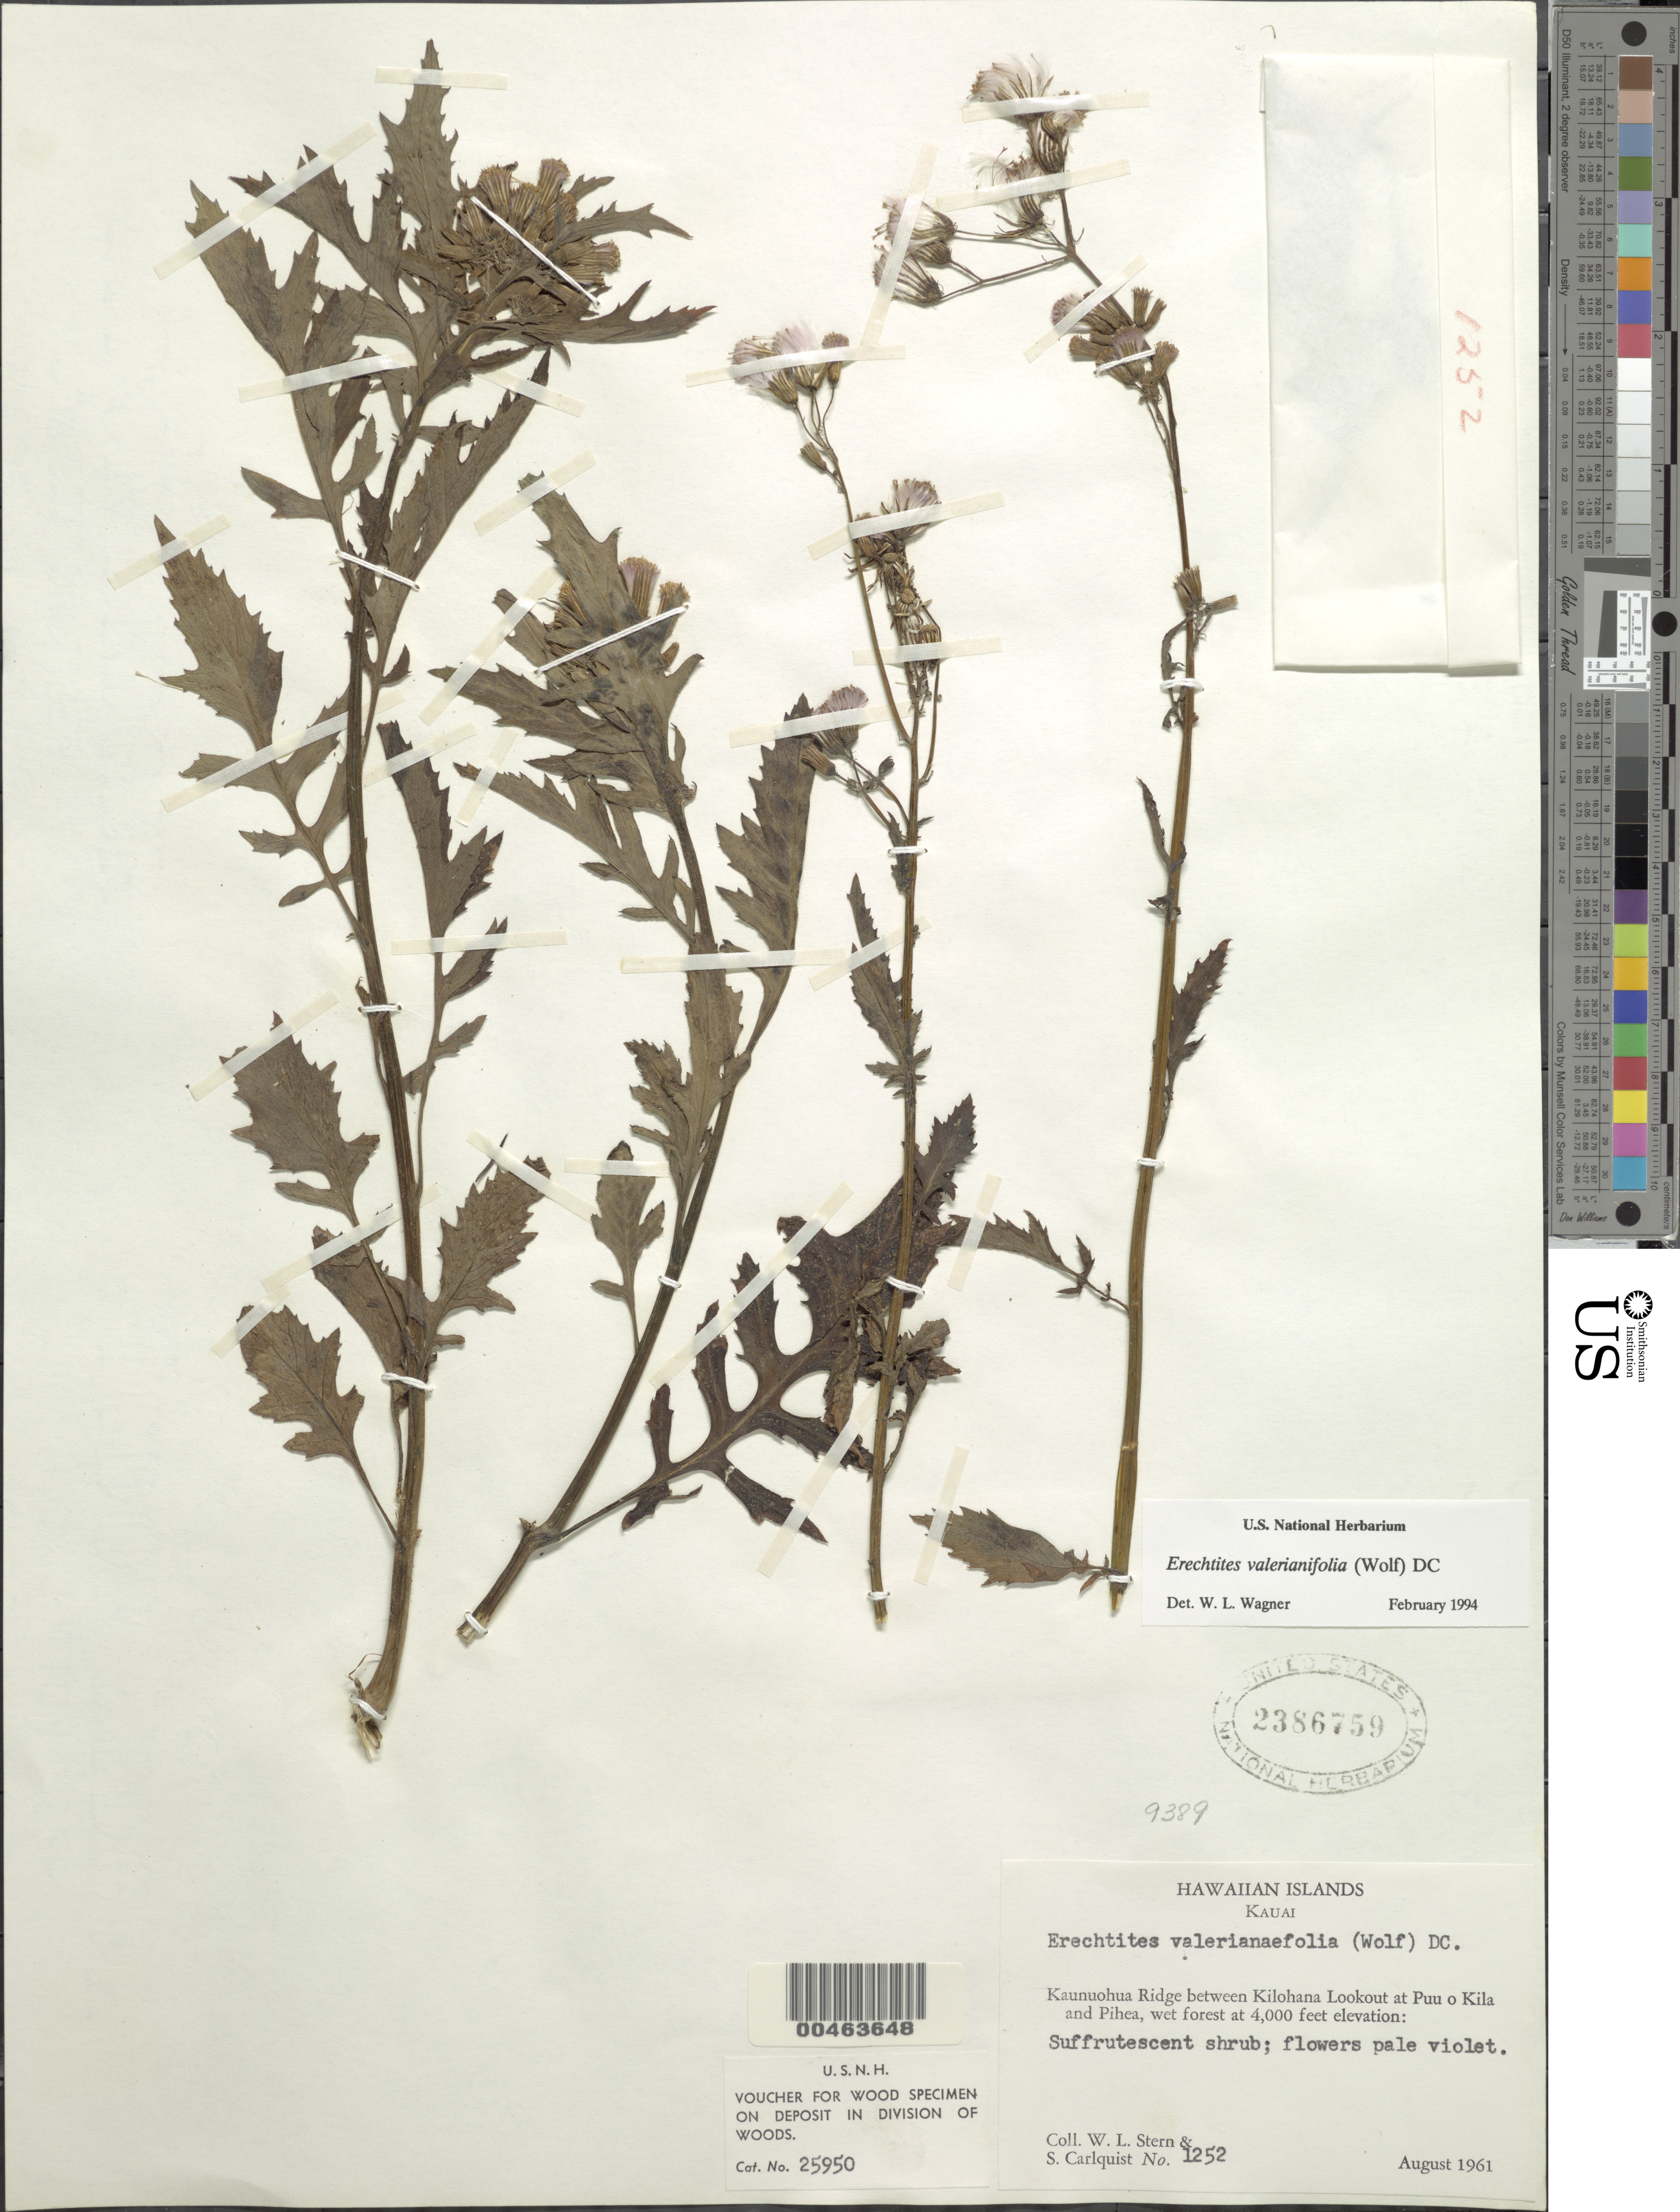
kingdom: Plantae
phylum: Tracheophyta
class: Magnoliopsida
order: Asterales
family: Asteraceae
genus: Erechtites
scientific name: Erechtites valerianifolius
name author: (Link ex Spreng.) DC.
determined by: Wagner, W. L., (BOT), Smithsonian Institution - National Museum of Natural History (UNITED STATES)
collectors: W. L. Stern & S. Carlquist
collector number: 1252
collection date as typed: Aug 1961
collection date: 1961-08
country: United States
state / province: Hawaii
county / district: Kauai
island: Kaua'i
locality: Kaunuohua Ridge between Kilohana Lookout at Puu o Kila and Pihea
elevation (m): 1219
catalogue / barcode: US 2386759